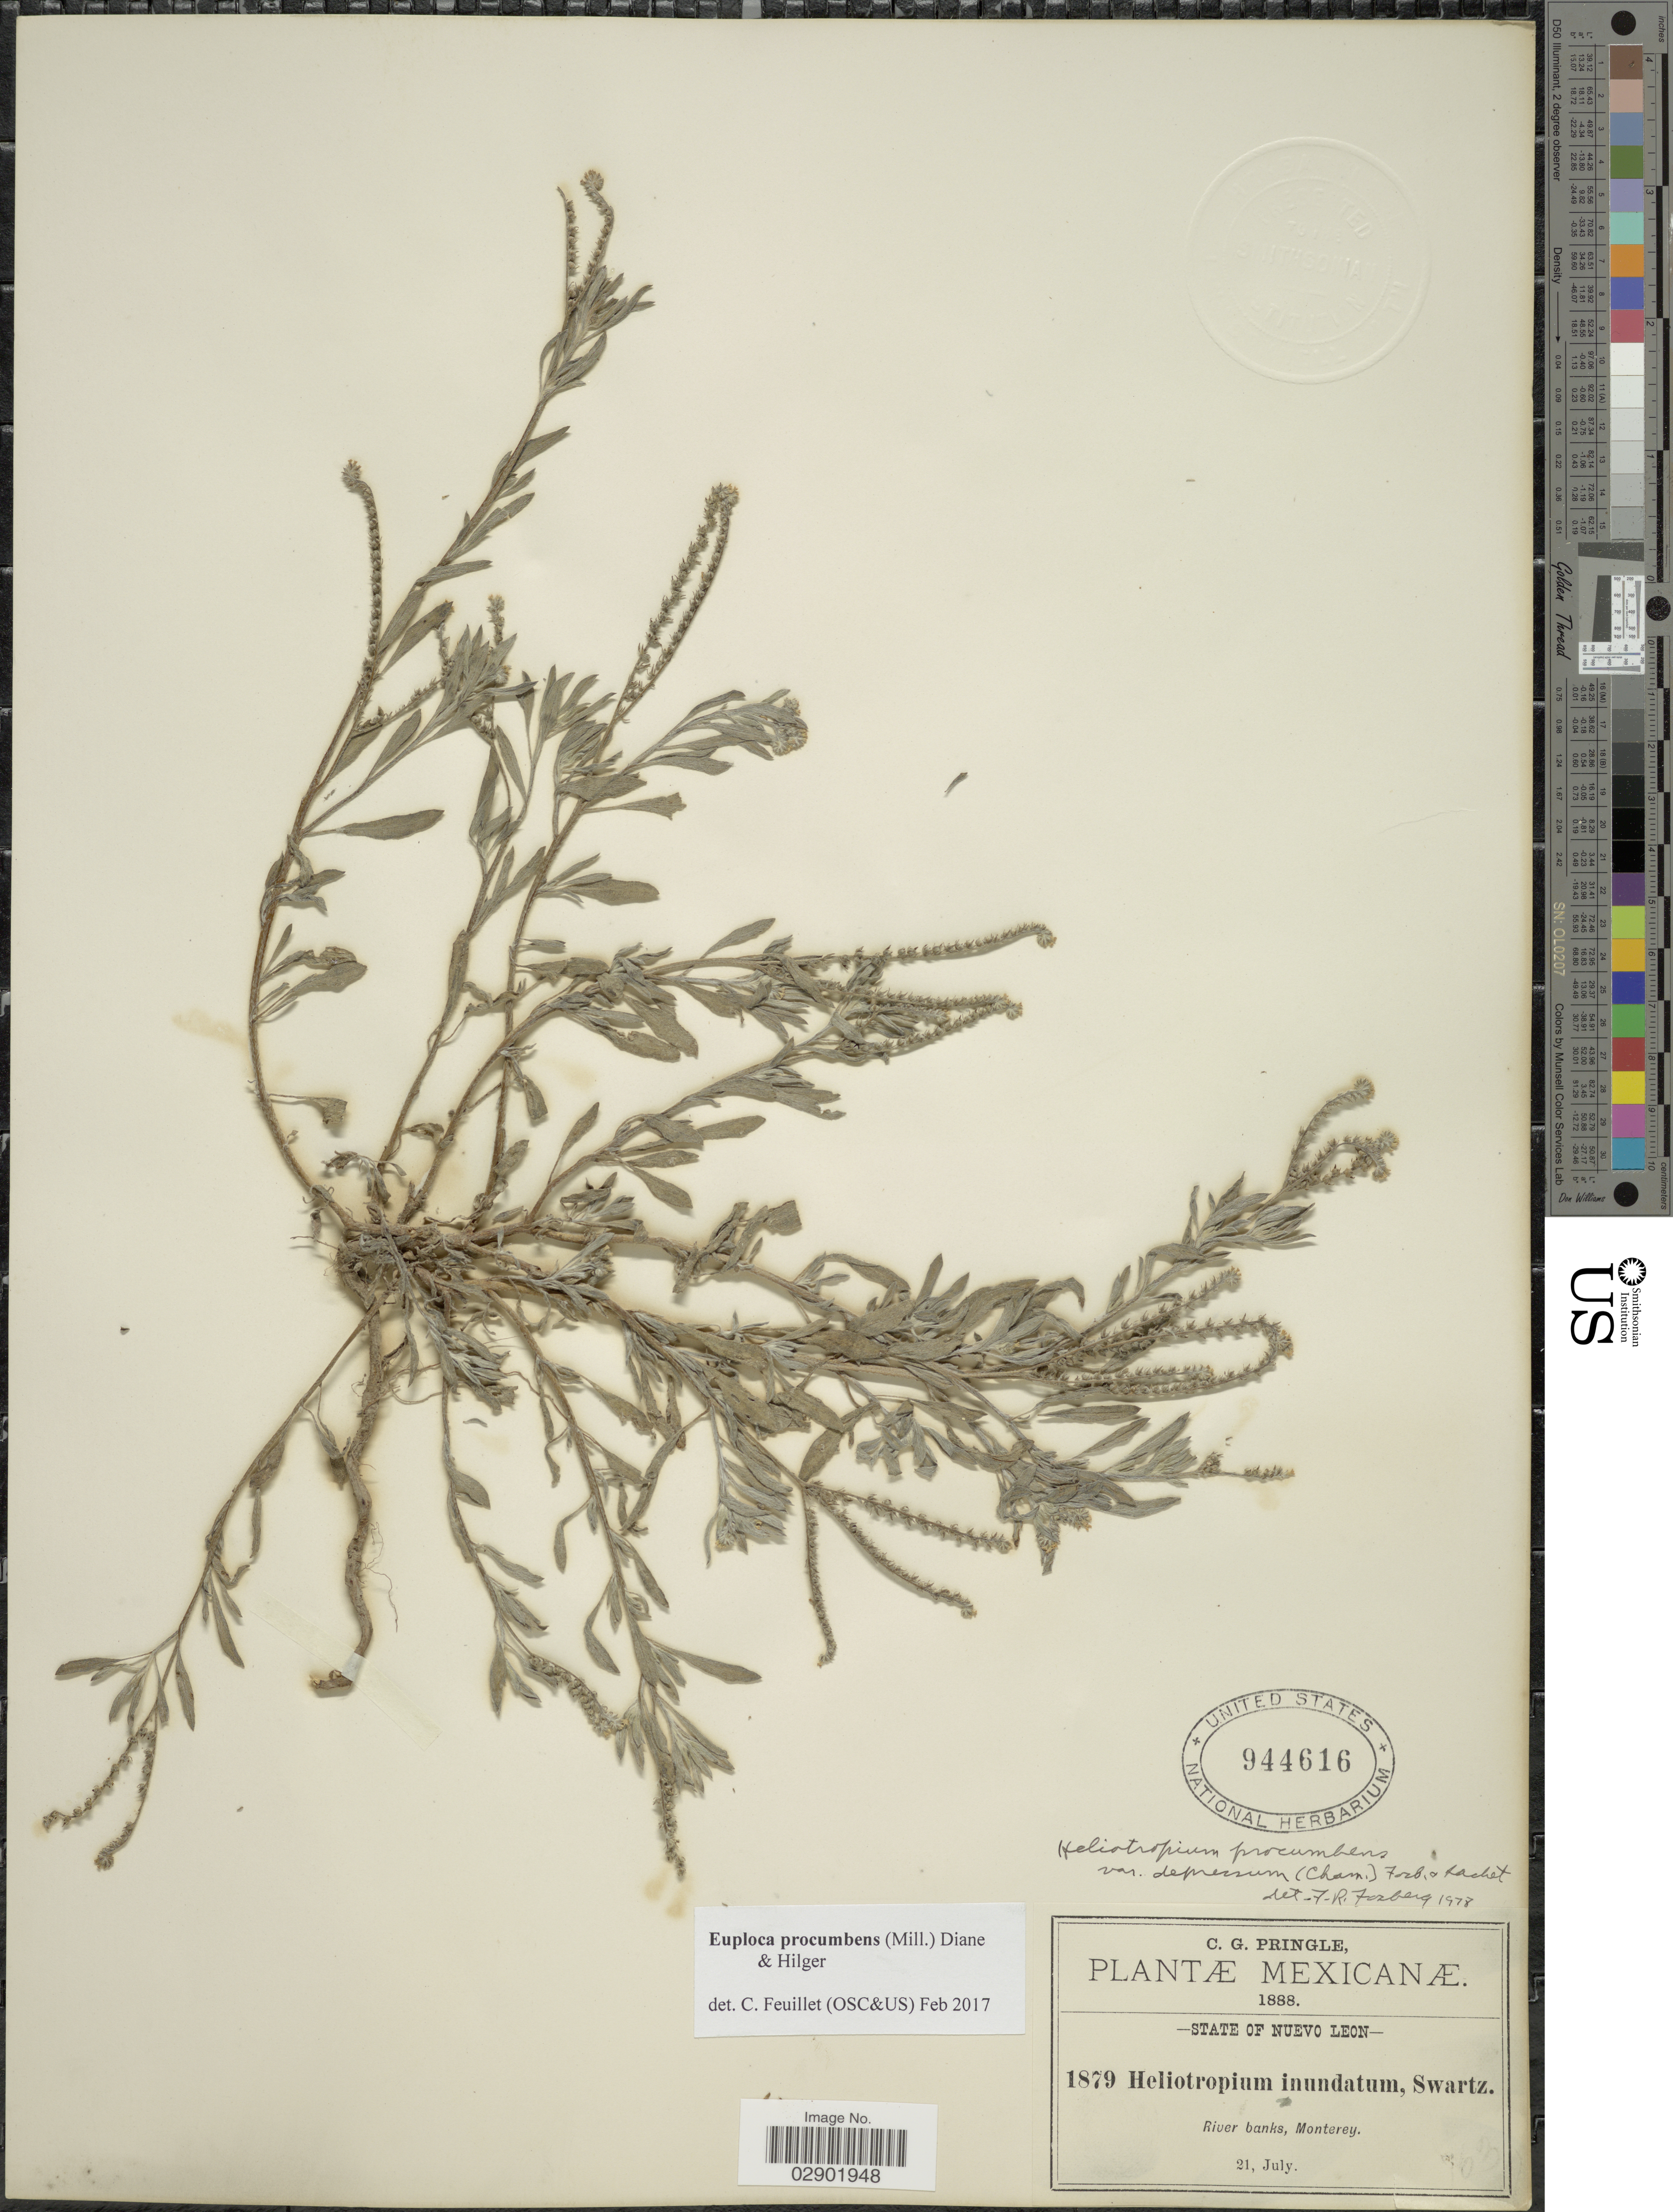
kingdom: Plantae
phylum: Tracheophyta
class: Magnoliopsida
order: Boraginales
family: Heliotropiaceae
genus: Euploca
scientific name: Euploca procumbens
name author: (Mill.) Diane & Hilger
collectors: C. G. Pringle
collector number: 1879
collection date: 1888-07-21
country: Mexico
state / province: Nuevo León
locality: River banks, Monterey.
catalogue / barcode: US 944616